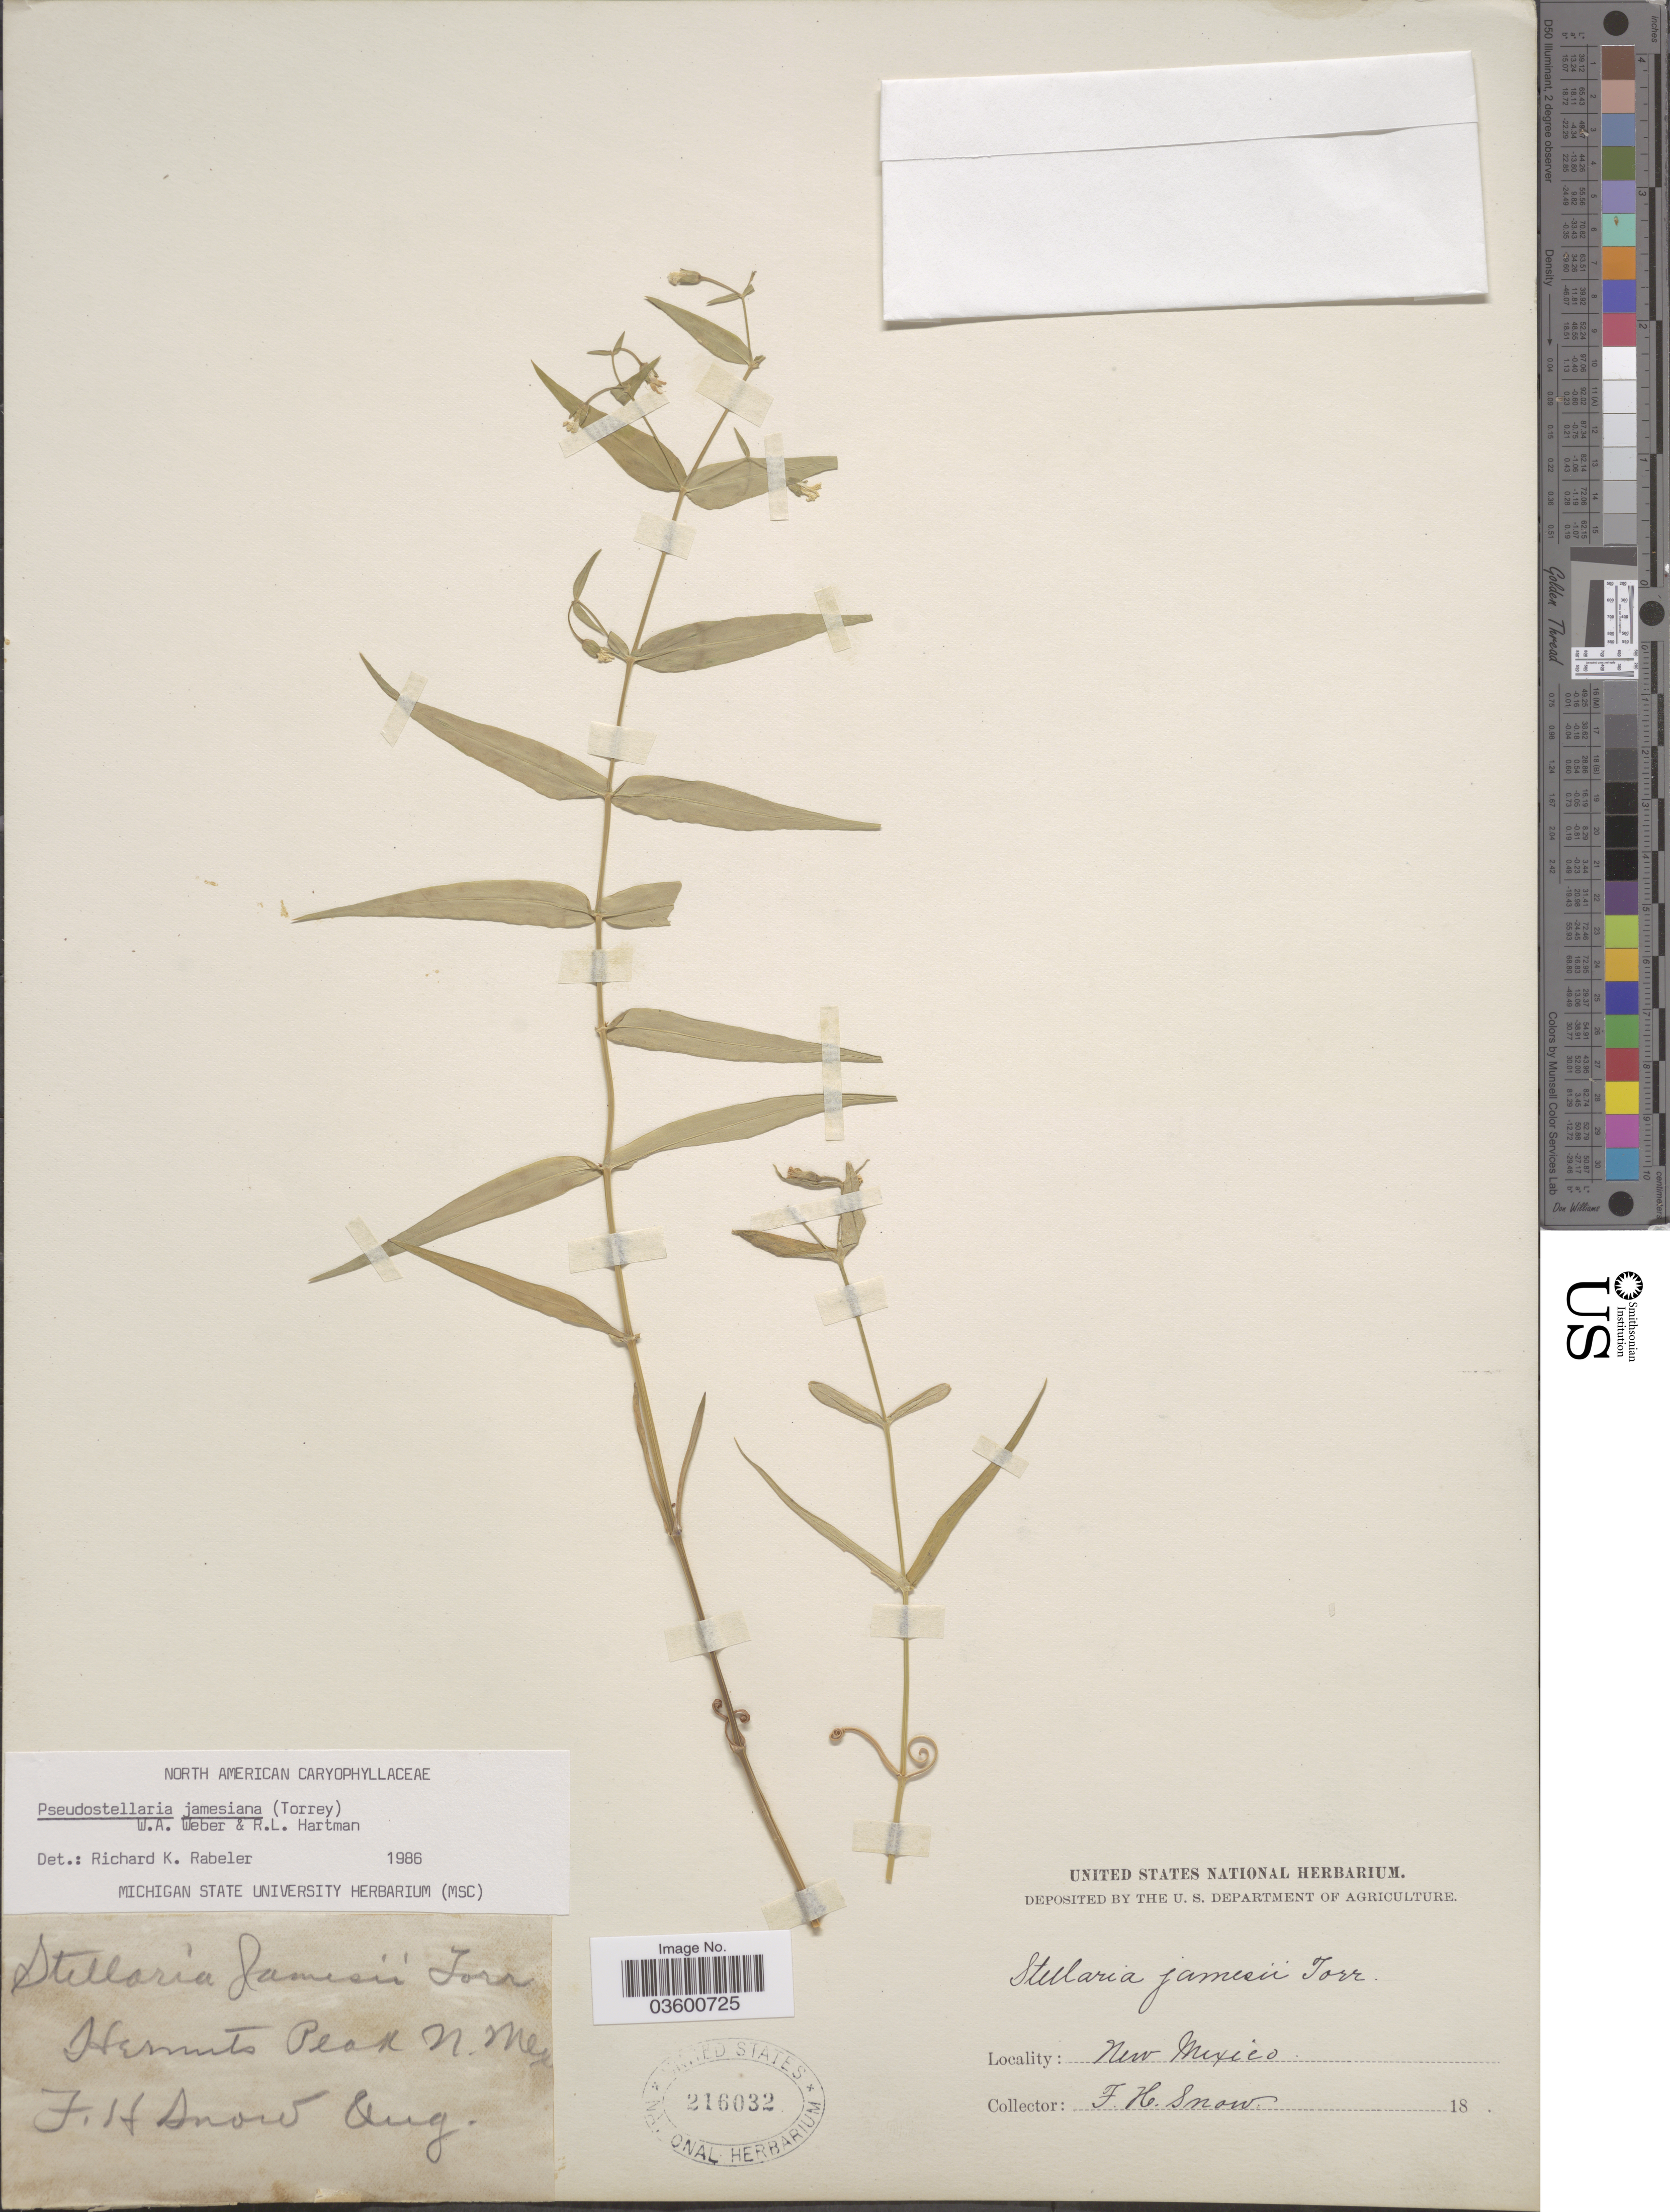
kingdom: Plantae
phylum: Tracheophyta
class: Magnoliopsida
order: Caryophyllales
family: Caryophyllaceae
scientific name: Torreyostellaria jamesiana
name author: (Torr.) Gang Yao et al.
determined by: Strong, M. T., (US), Smithsonian Institution - National Museum of Natural History (UNITED STATES)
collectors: F. H. Snow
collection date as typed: Aug. 18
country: United States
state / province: New Mexico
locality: Hermits Peak.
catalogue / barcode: US 216032